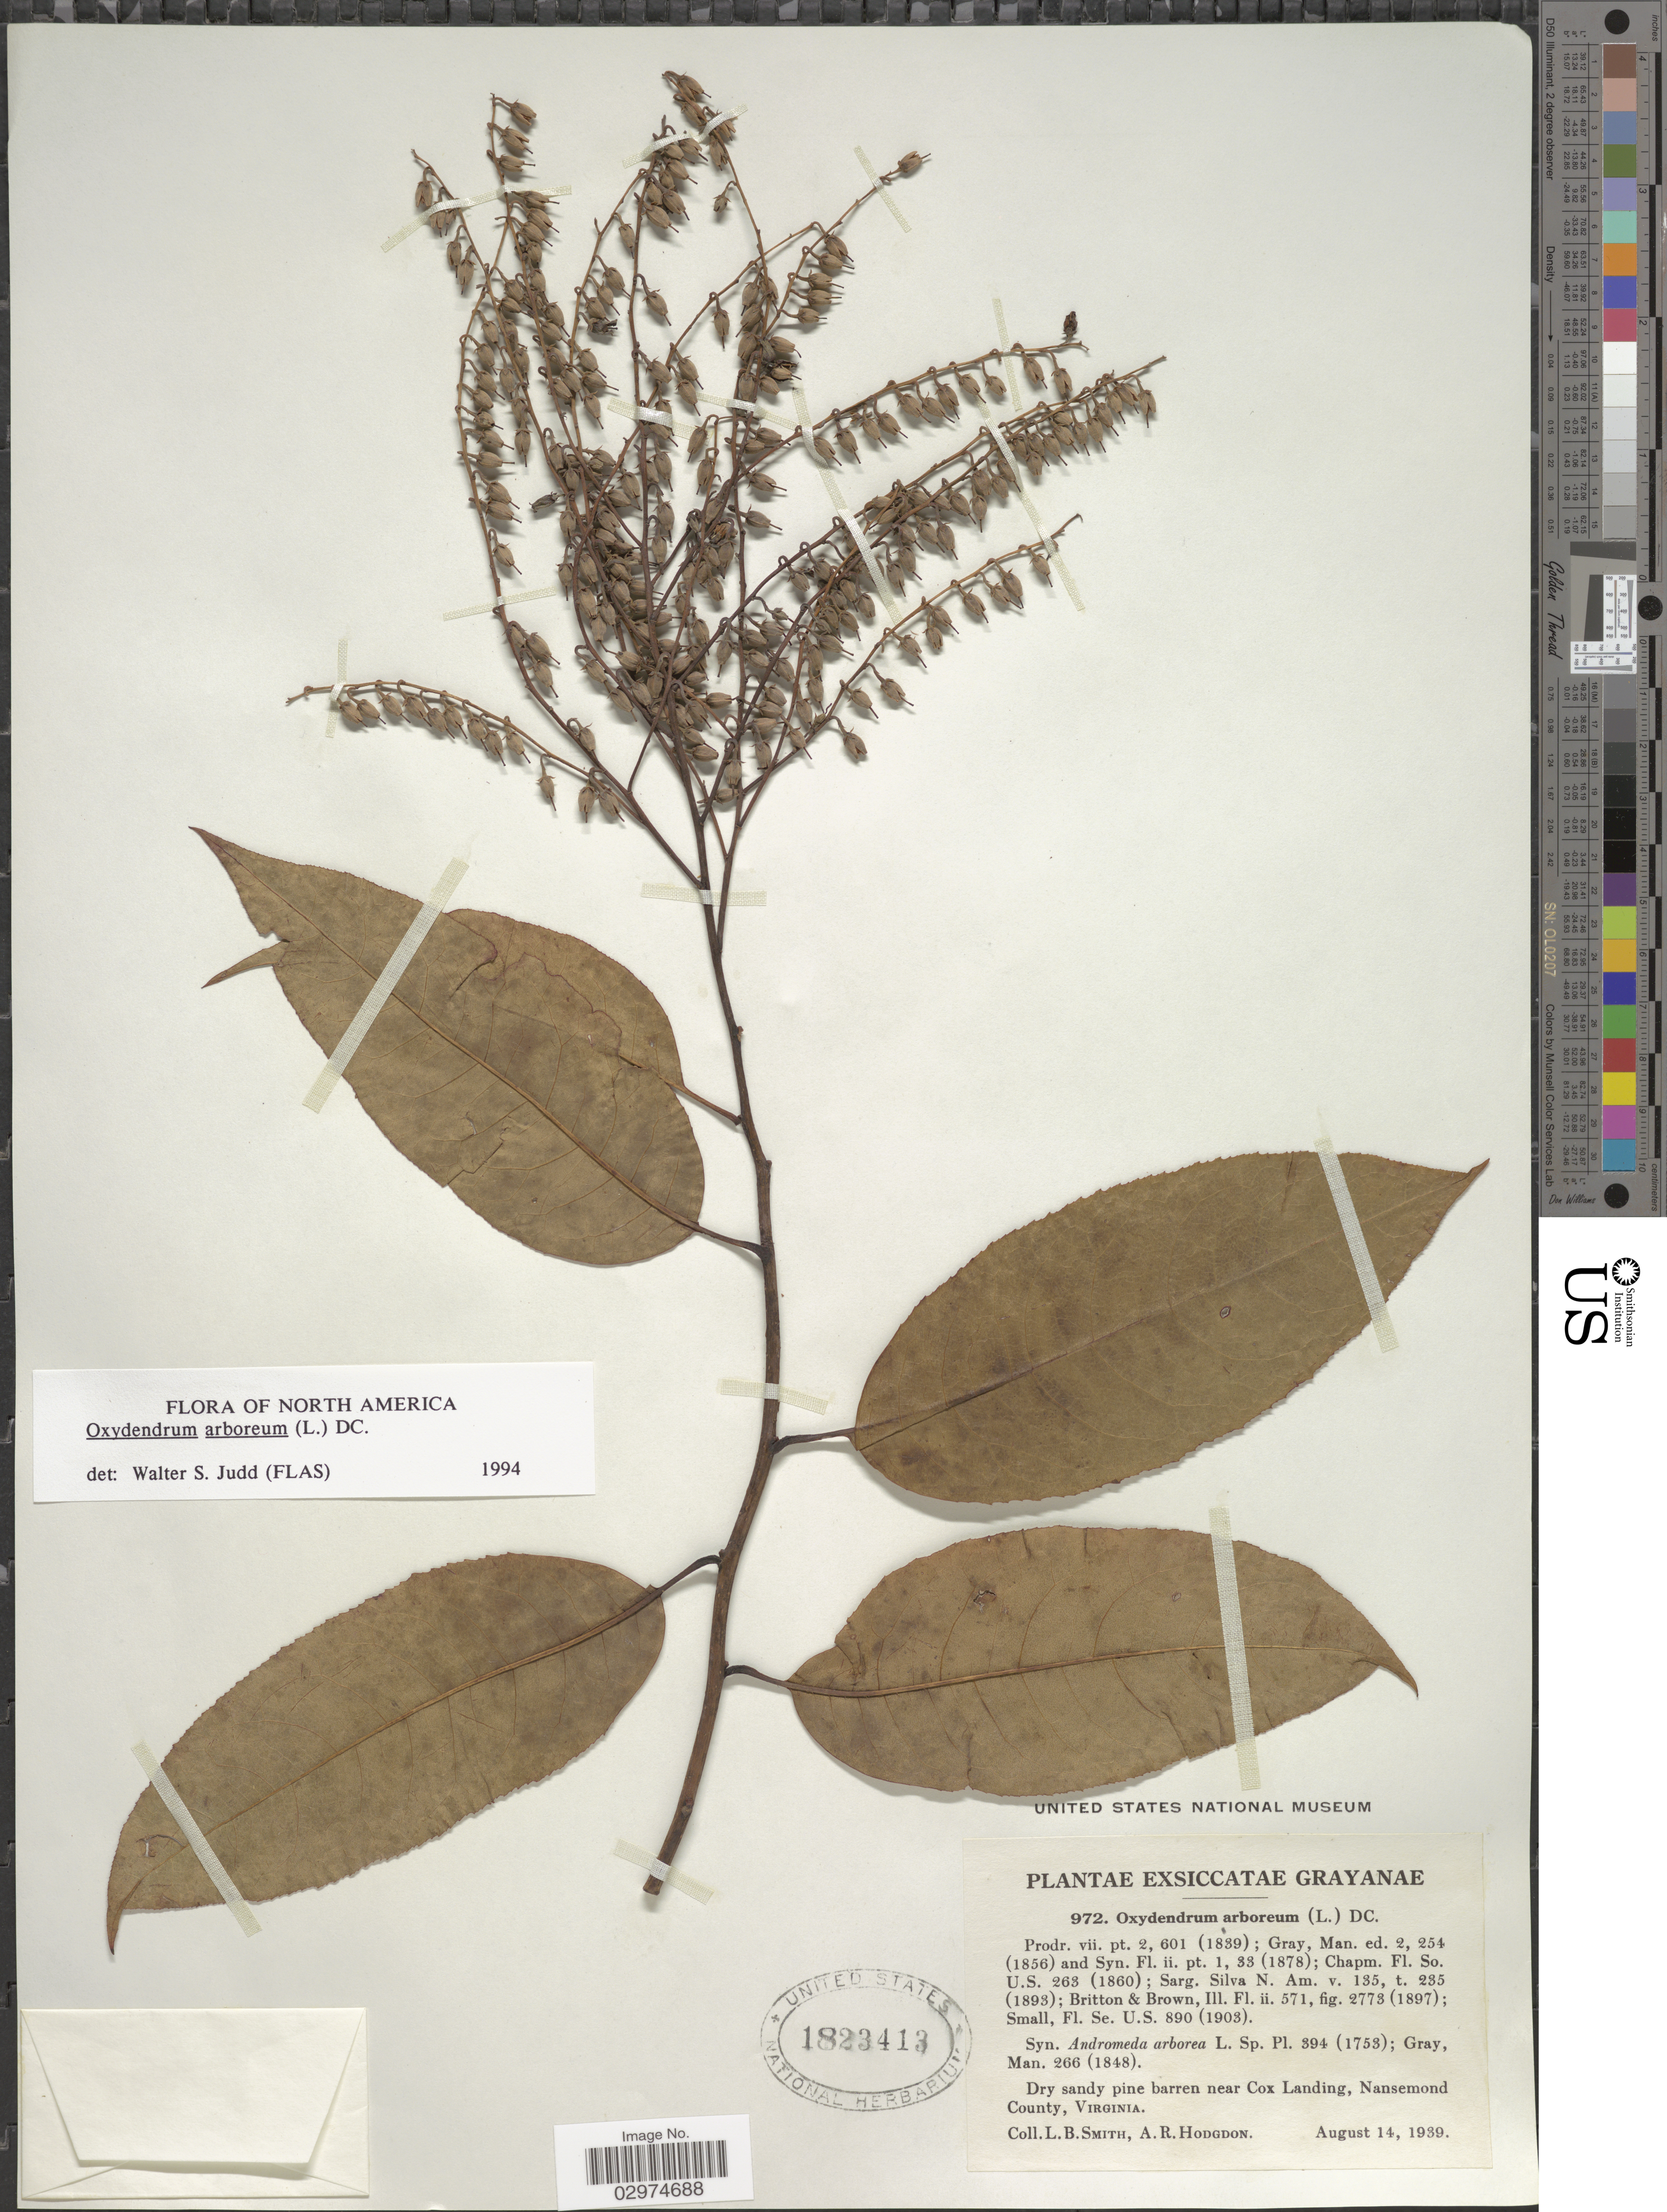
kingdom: Plantae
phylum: Tracheophyta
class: Magnoliopsida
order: Ericales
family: Ericaceae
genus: Oxydendrum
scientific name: Oxydendrum arboreum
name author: (L.) DC.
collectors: L. Smith & A. R. Hodgdon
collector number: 972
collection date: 1939-08-14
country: United States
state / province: Virginia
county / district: City of Suffolk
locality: Dry sandy pine barren near Cox Landing, Nansemond County.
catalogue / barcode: US 1823413